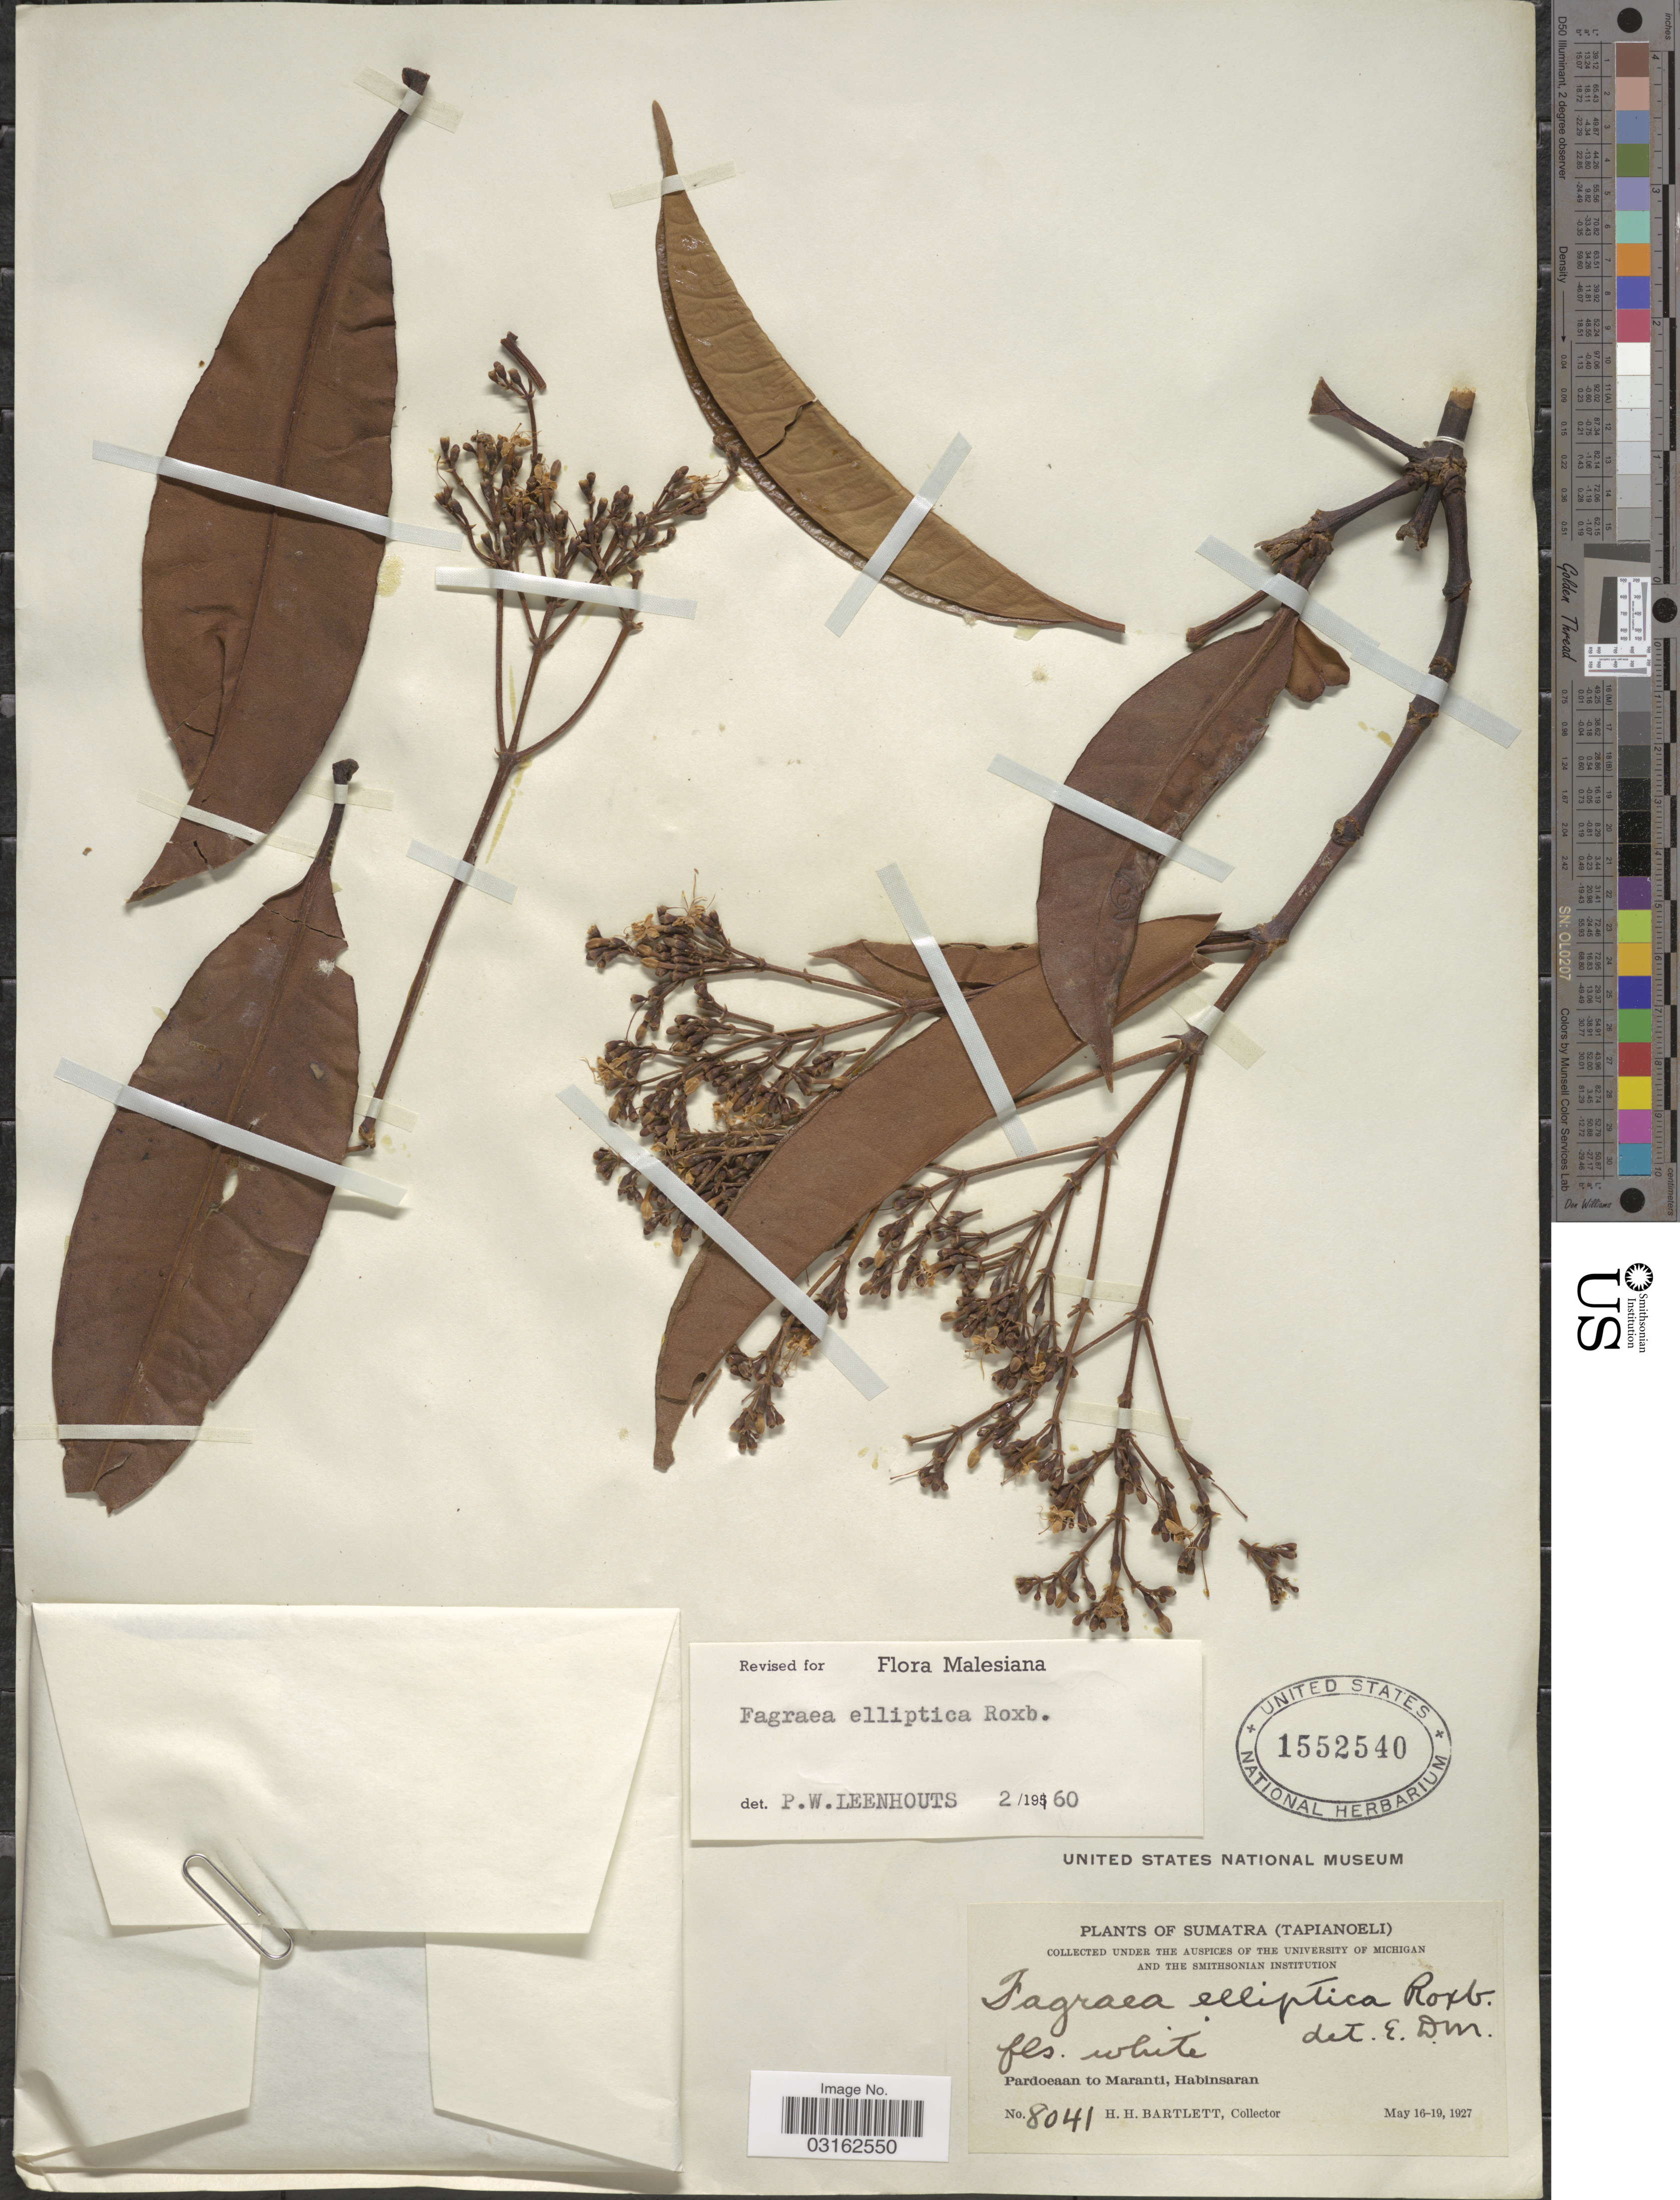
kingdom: Plantae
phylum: Tracheophyta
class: Magnoliopsida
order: Gentianales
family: Gentianaceae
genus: Fagraea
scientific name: Fagraea elliptica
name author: Roxb.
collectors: H. H. Bartlett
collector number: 8041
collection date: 1927-05-16/1927-05-19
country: Indonesia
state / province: Sumatra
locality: Tapianoeli. Pardoeaan to Maranti, Habinsaran.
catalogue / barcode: US 1552540